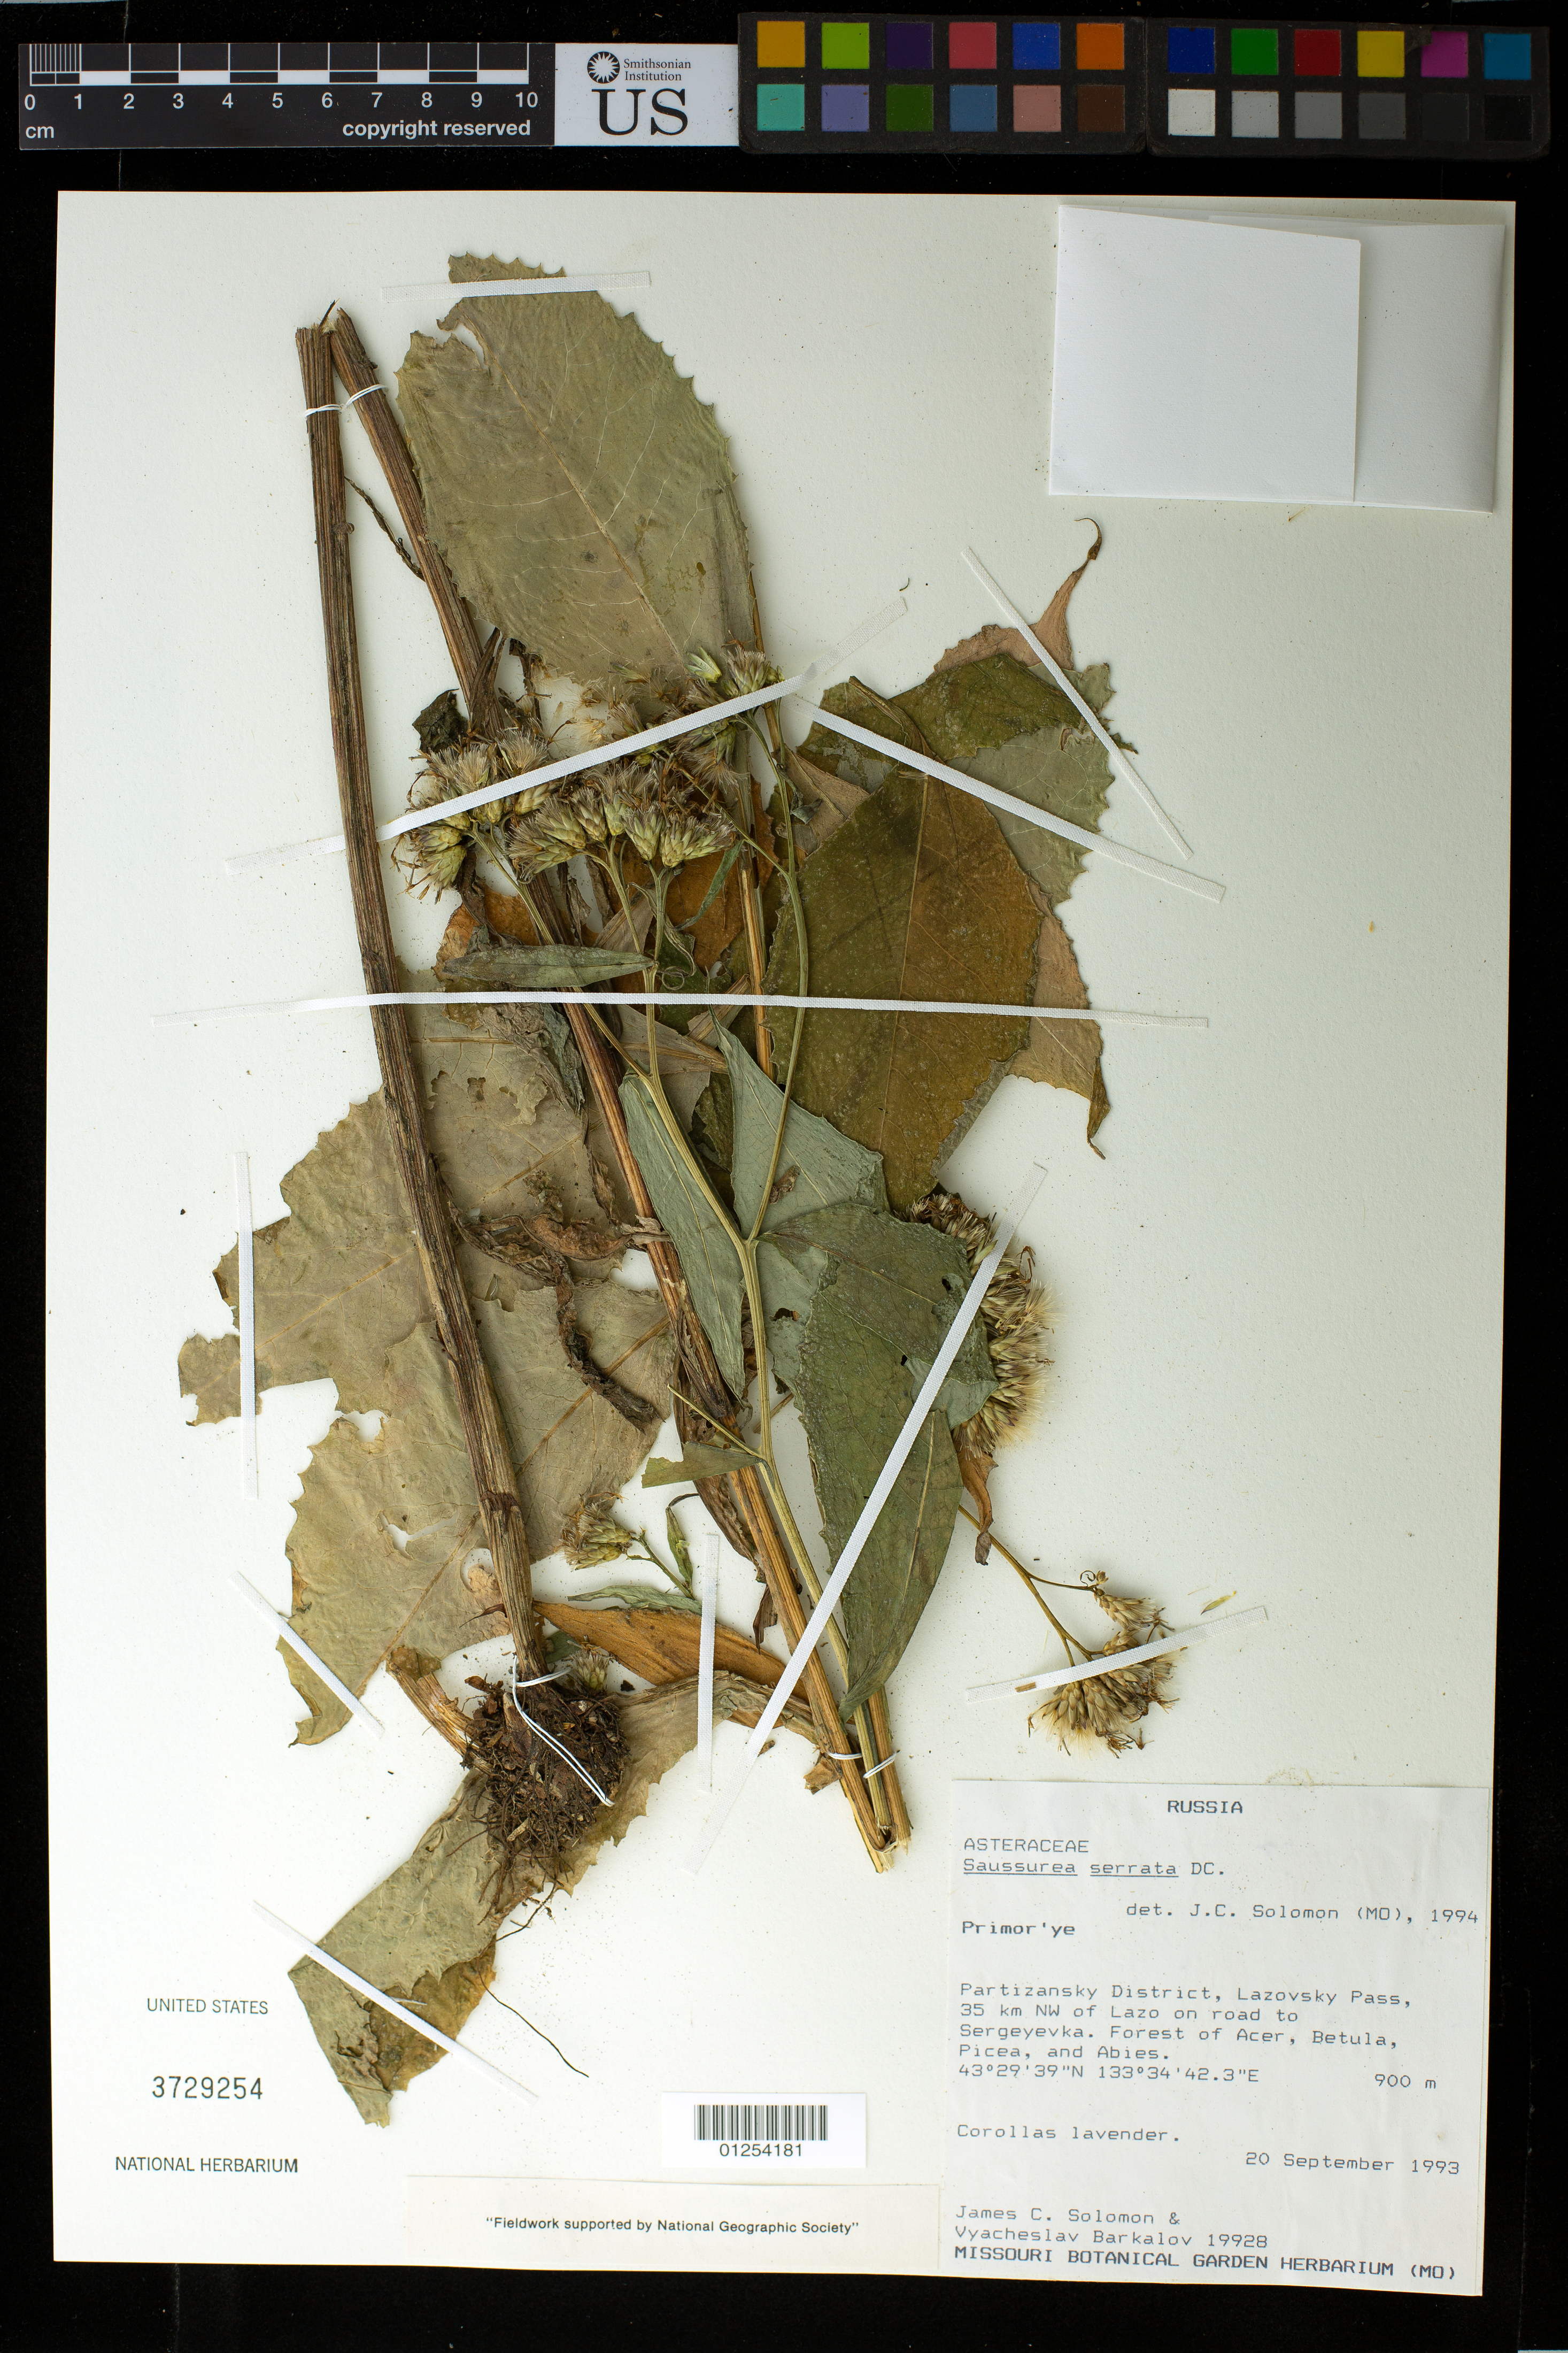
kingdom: Plantae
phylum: Tracheophyta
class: Magnoliopsida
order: Asterales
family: Asteraceae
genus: Saussurea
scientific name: Saussurea parviflora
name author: (Poir.) DC.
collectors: J. C. Solomon & V. Barkalov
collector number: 19928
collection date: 1993-09-20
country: Russian Federation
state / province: Primorsky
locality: Partizansky District, Lazovsky Pass, 35 km NW of Lazo on road to Sergeyevka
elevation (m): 900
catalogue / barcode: US 3729254